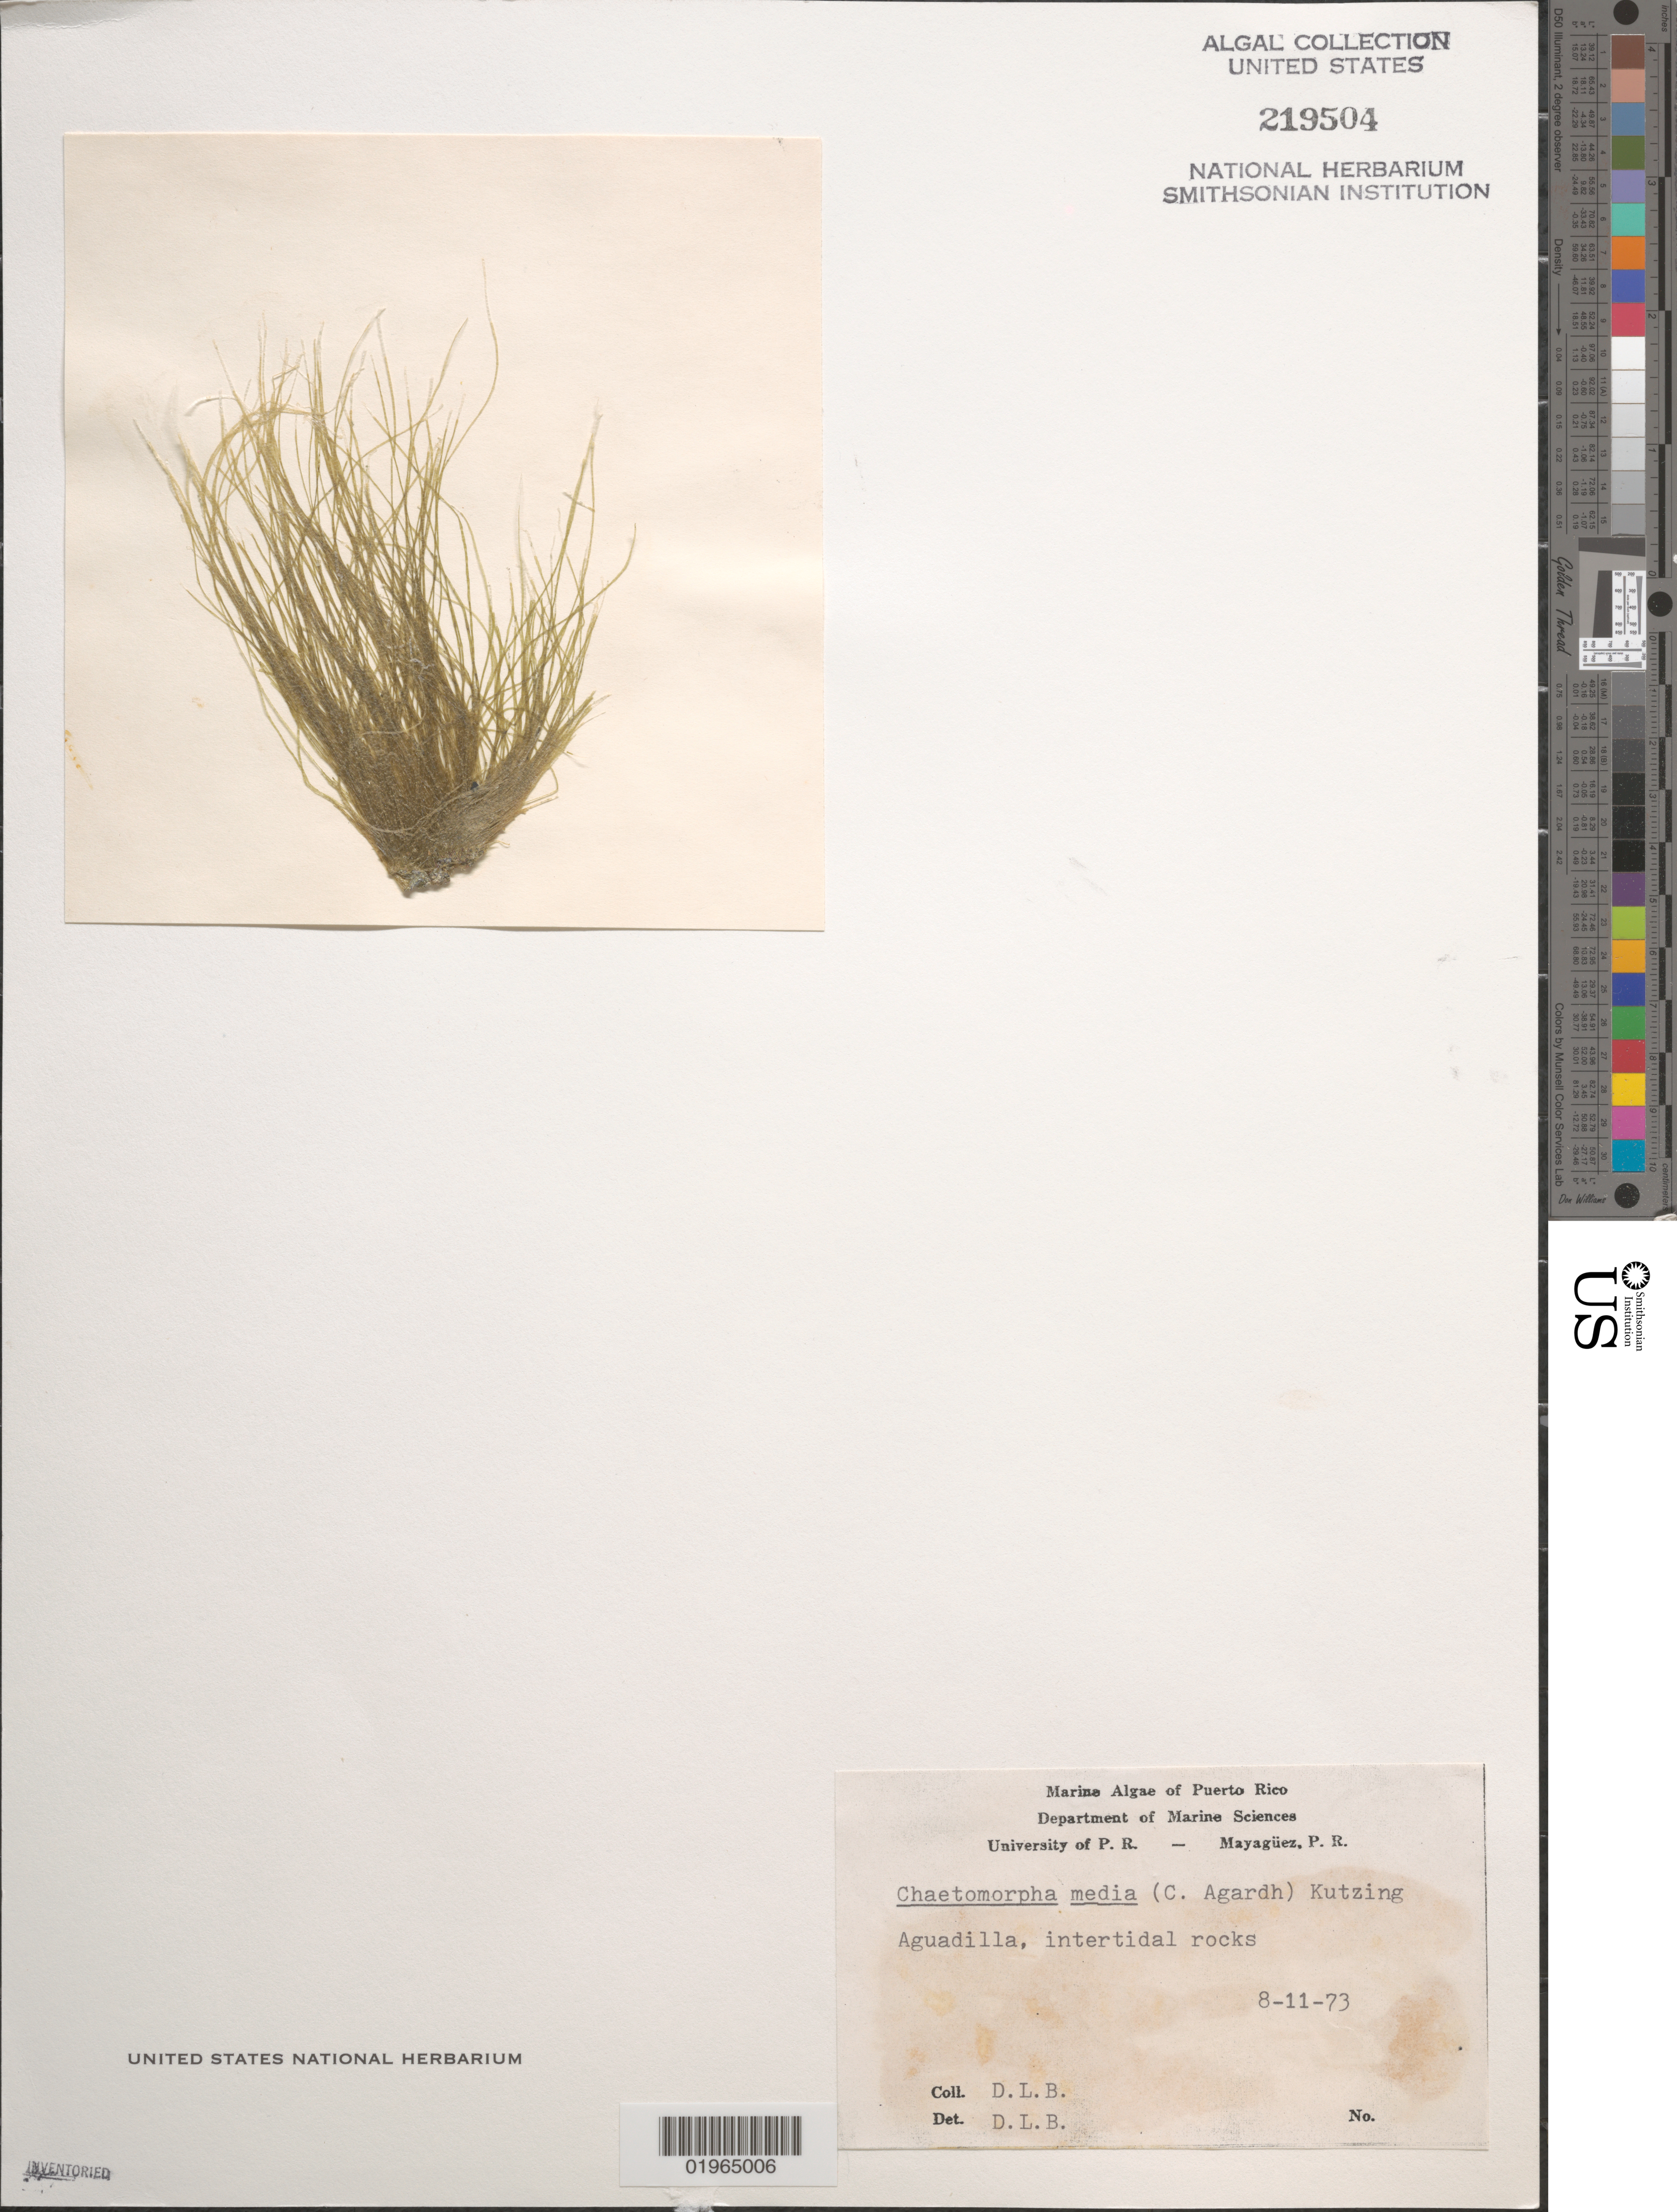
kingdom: Plantae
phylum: Chlorophyta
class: Ulvophyceae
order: Cladophorales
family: Cladophoraceae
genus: Chaetomorpha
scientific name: Chaetomorpha melagonium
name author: (F. Weber & D. Mohr) Kützing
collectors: D.L. Ballantine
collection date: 1973-08-11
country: Puerto Rico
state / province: Aguadilla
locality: Aguadilla. Intertidal rocks.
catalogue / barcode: US 219504